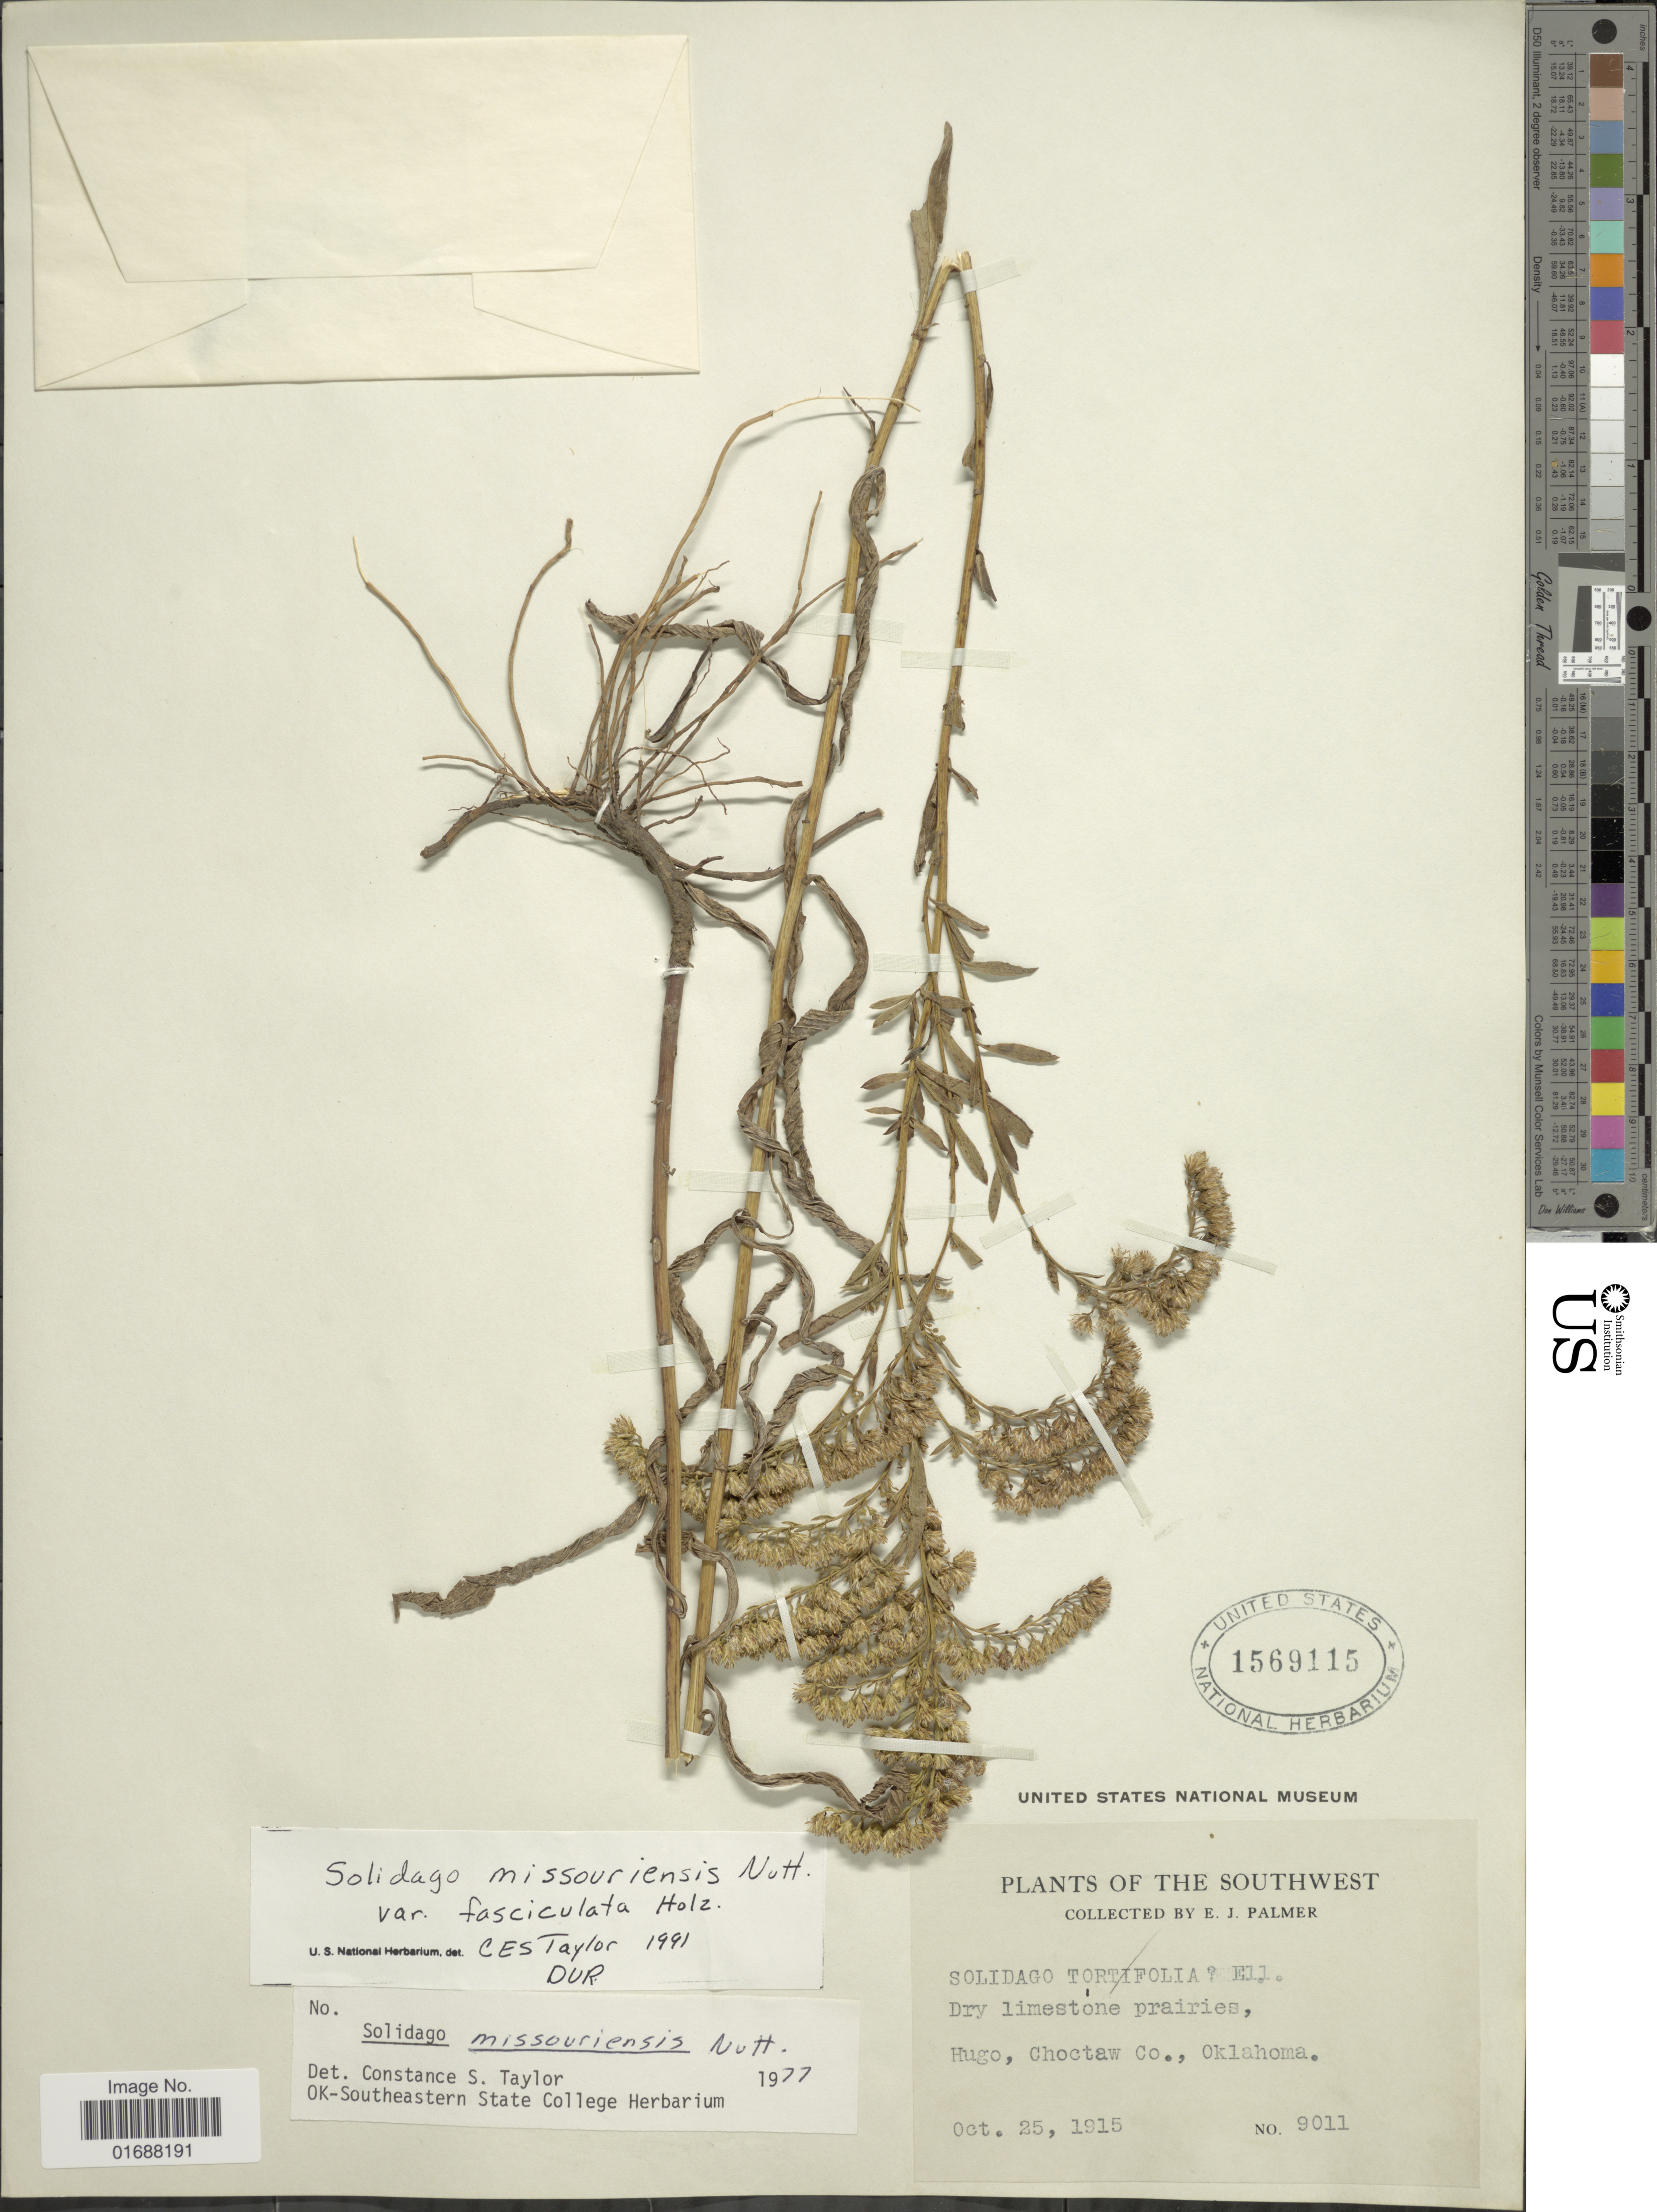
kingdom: Plantae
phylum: Tracheophyta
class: Magnoliopsida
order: Asterales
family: Asteraceae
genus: Solidago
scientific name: Solidago missouriensis var. fasciculata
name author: Holz.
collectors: E. J. Palmer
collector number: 9011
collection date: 1915-10-25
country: United States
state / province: Oklahoma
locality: Southwest, Hugo, Choctaw Co., Oklahoma.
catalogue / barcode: US 1569115